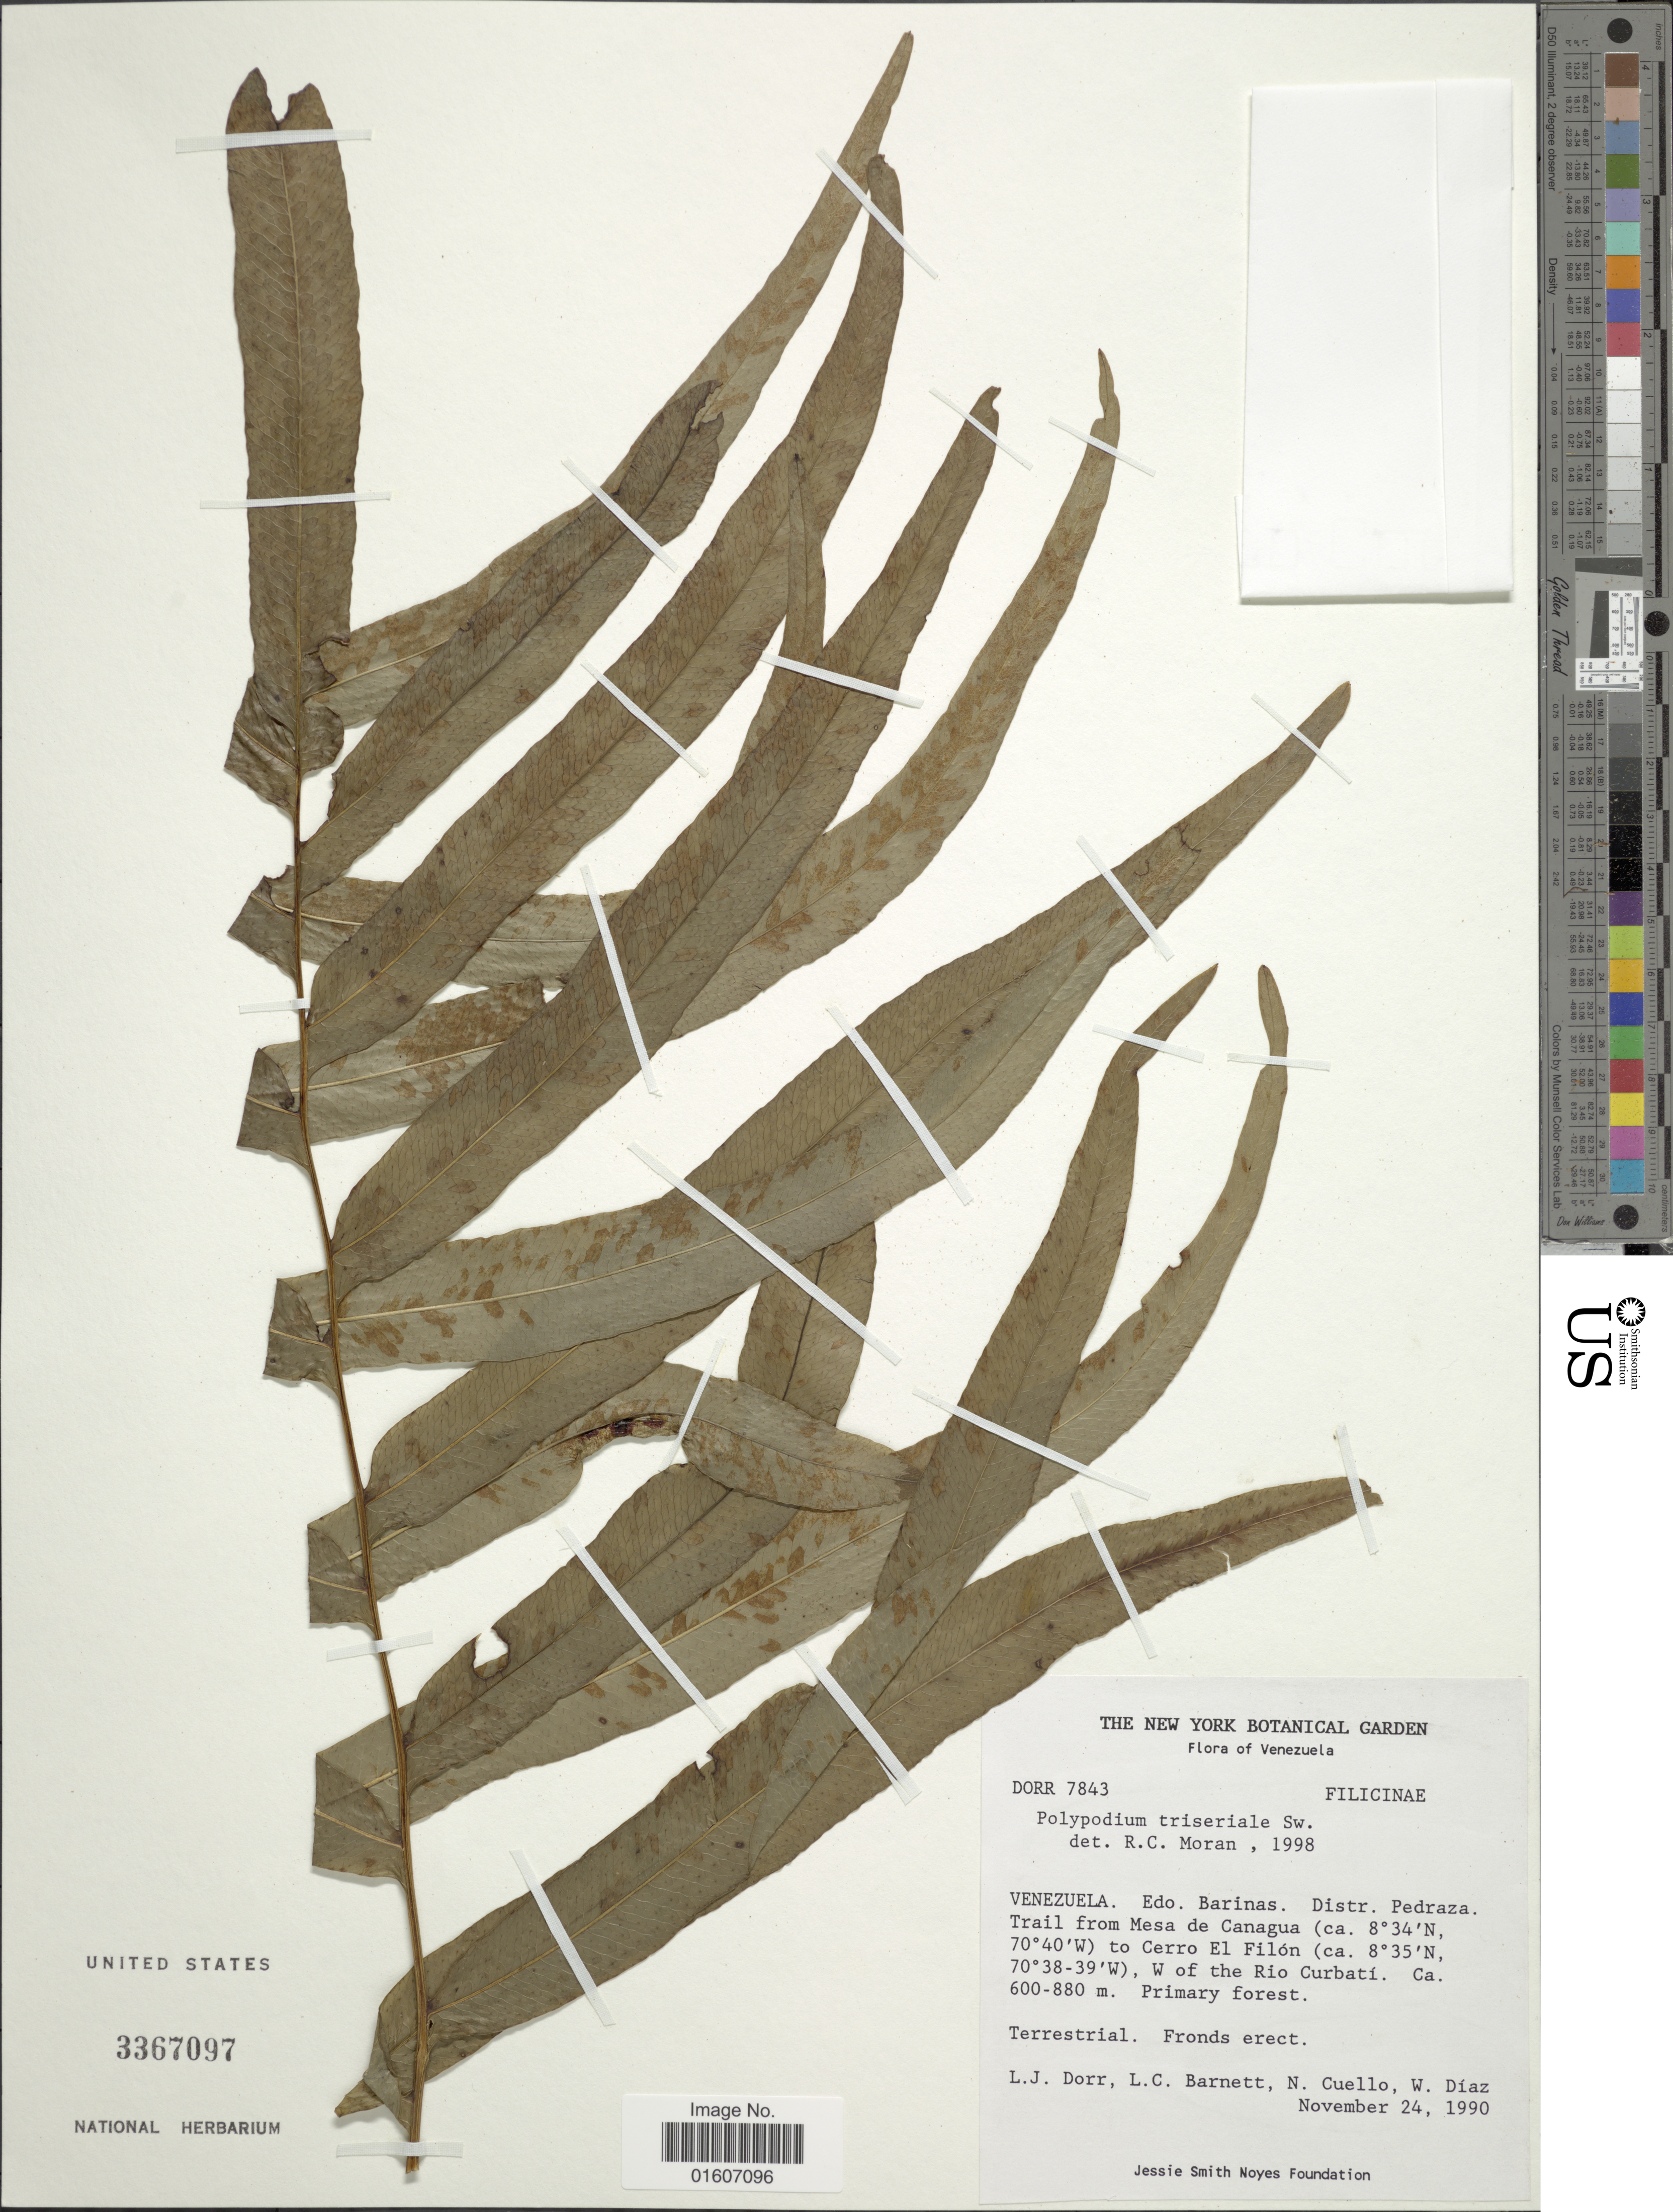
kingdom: Plantae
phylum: Tracheophyta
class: Polypodiopsida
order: Polypodiales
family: Polypodiaceae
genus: Serpocaulon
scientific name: Serpocaulon triseriale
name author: (Sw.) A.R. Sm.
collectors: L. J. Dorr, L. C. Barnett, N. L. Cuello & W. Díaz P.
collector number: DORR 7843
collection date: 1990-11-24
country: Venezuela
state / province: Barinas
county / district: Pedraza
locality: Trail from Mesa de Canagua to Cerro El Filón, W of the Rio Curbatí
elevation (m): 600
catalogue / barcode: US 3367097